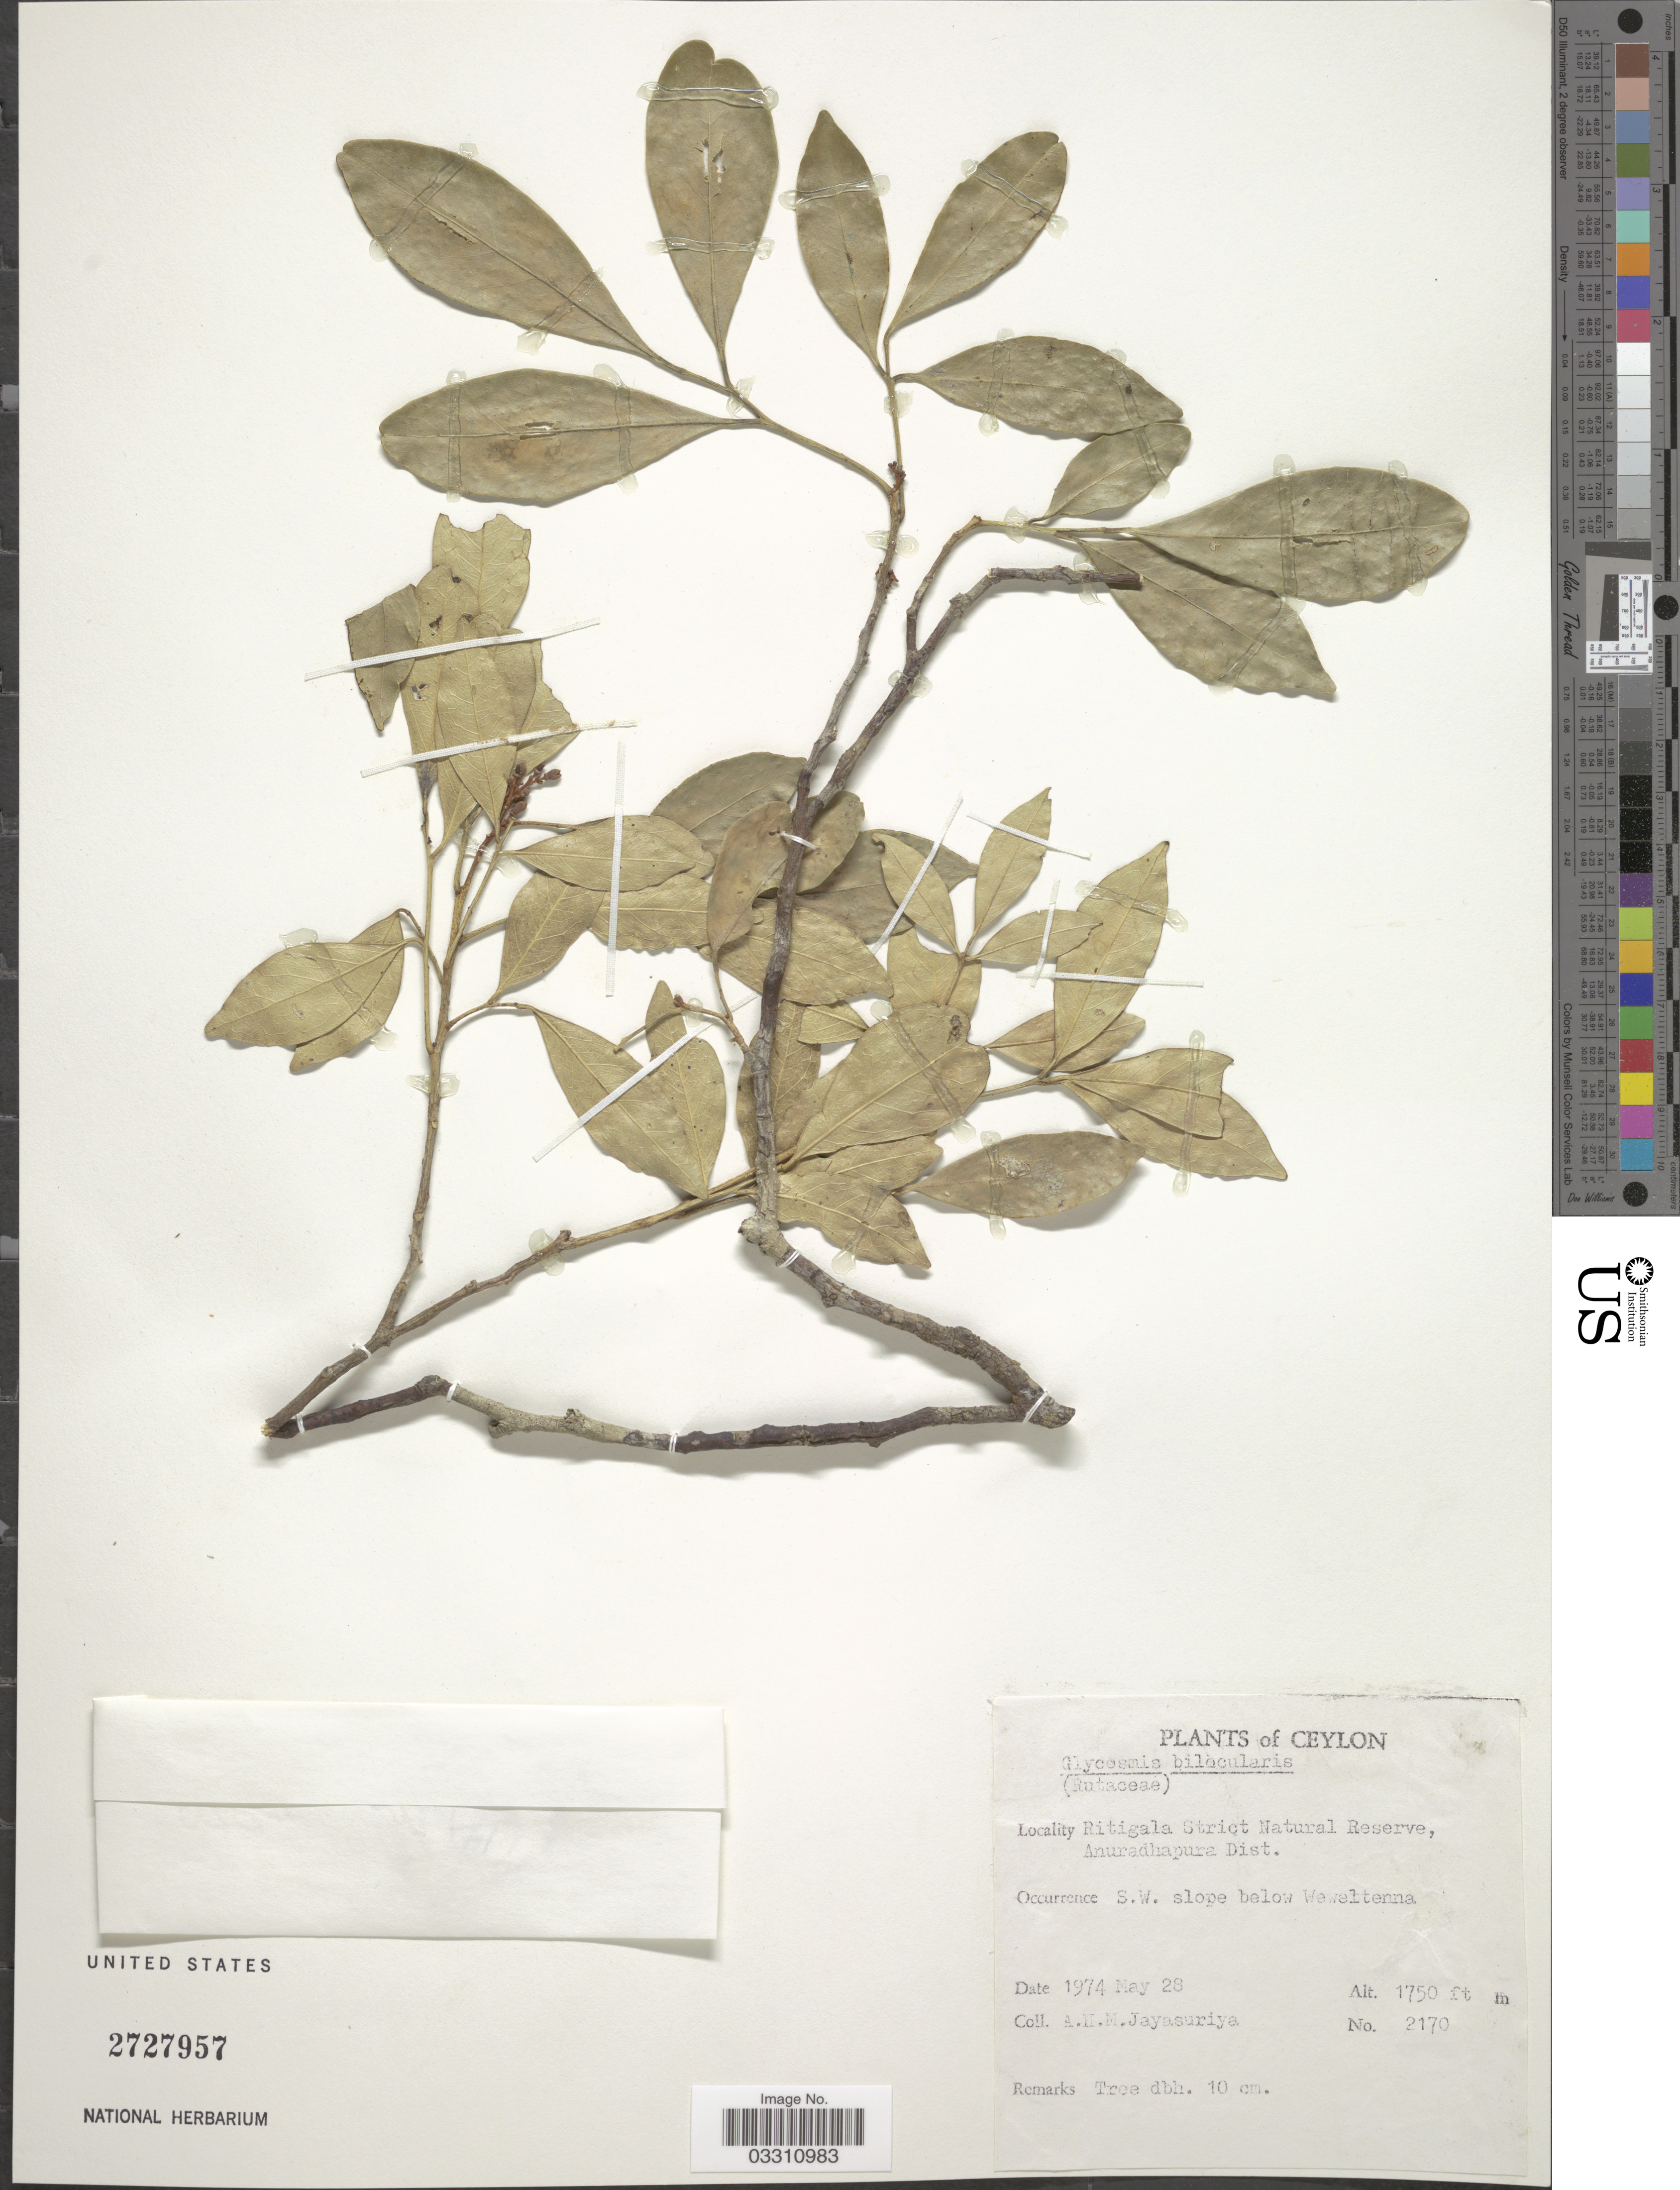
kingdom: Plantae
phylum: Tracheophyta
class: Magnoliopsida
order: Sapindales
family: Rutaceae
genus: Glycosmis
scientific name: Glycosmis angustifolia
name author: Lindl. ex Wight & Arn.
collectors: A. H. Jayasuriya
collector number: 2170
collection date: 1974-05-28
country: Sri Lanka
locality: Ceylon, Ritigala Strict Natural Reserve, Anuradhapura dist., S.W. slope below Weweltenna.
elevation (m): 533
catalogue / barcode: US 2727957